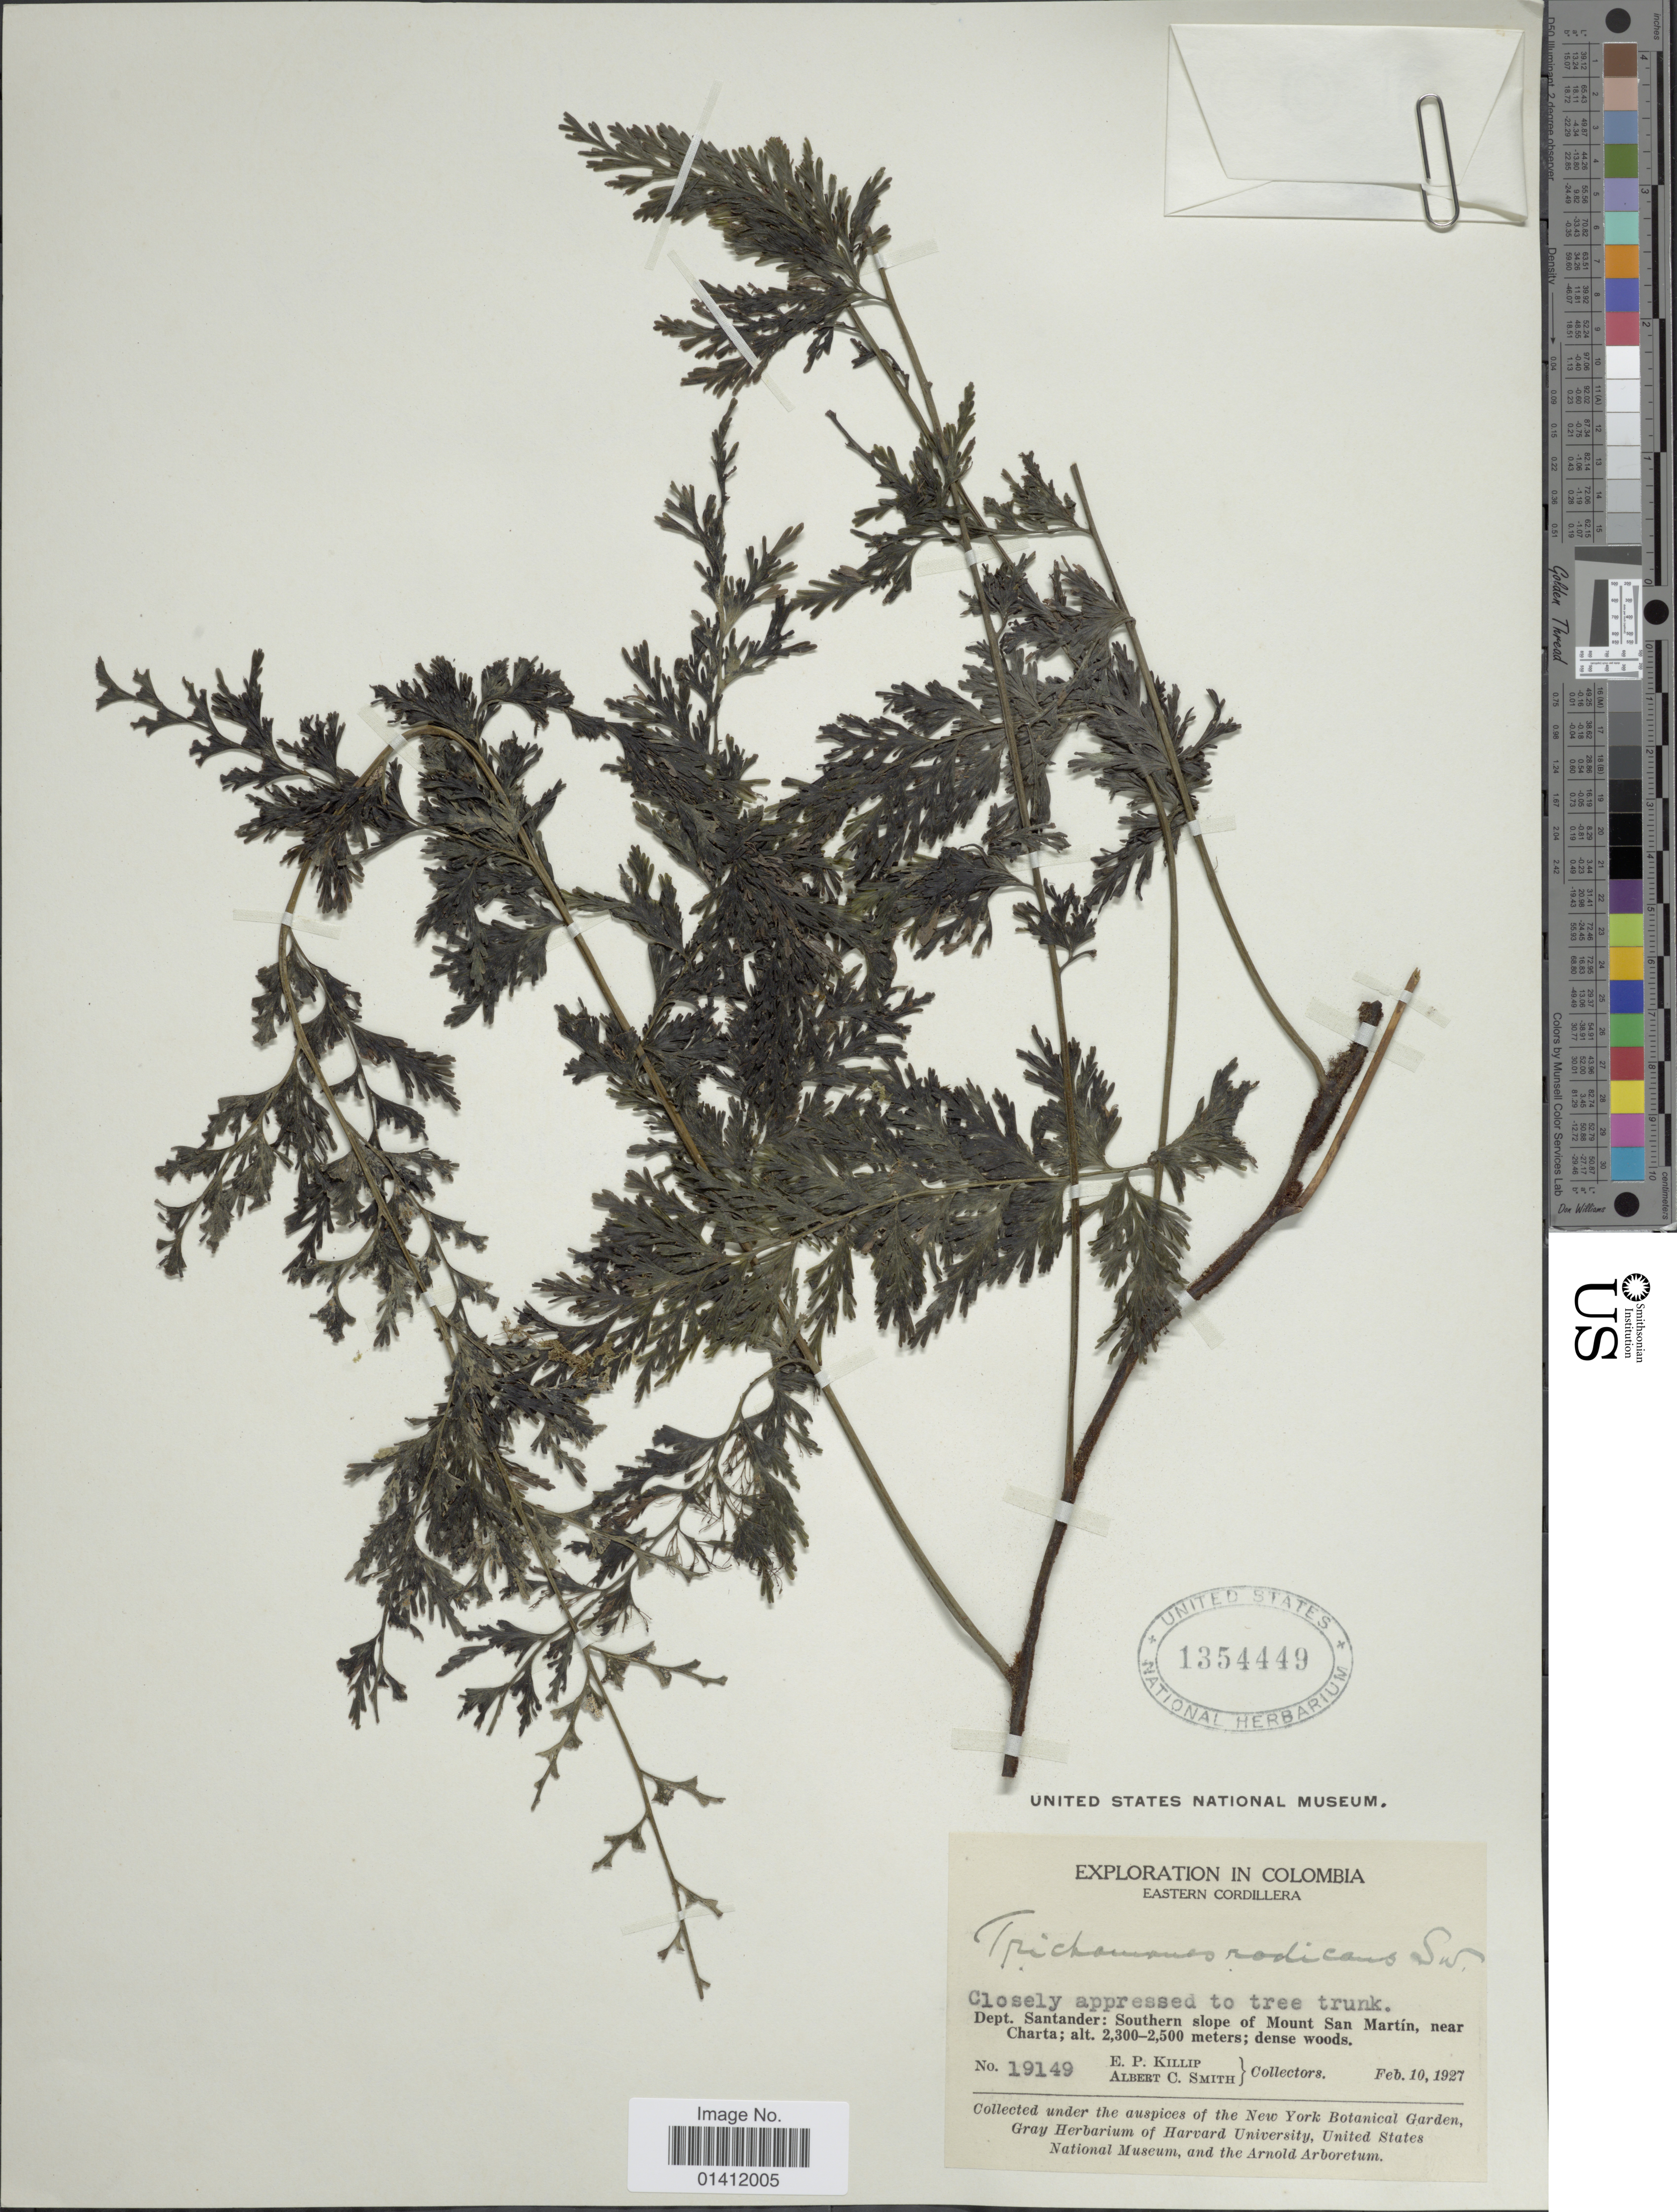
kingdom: Plantae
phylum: Tracheophyta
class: Polypodiopsida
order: Hymenophyllales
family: Hymenophyllaceae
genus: Vandenboschia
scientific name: Vandenboschia radicans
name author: (Sw.) Copel.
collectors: E. P. Killip & A. C. Smith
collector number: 19149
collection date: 1927-02-10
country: Colombia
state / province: Santander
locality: Dept. Santander: Southern slope of Mount San Martin, near Charta.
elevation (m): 2300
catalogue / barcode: US 1354449